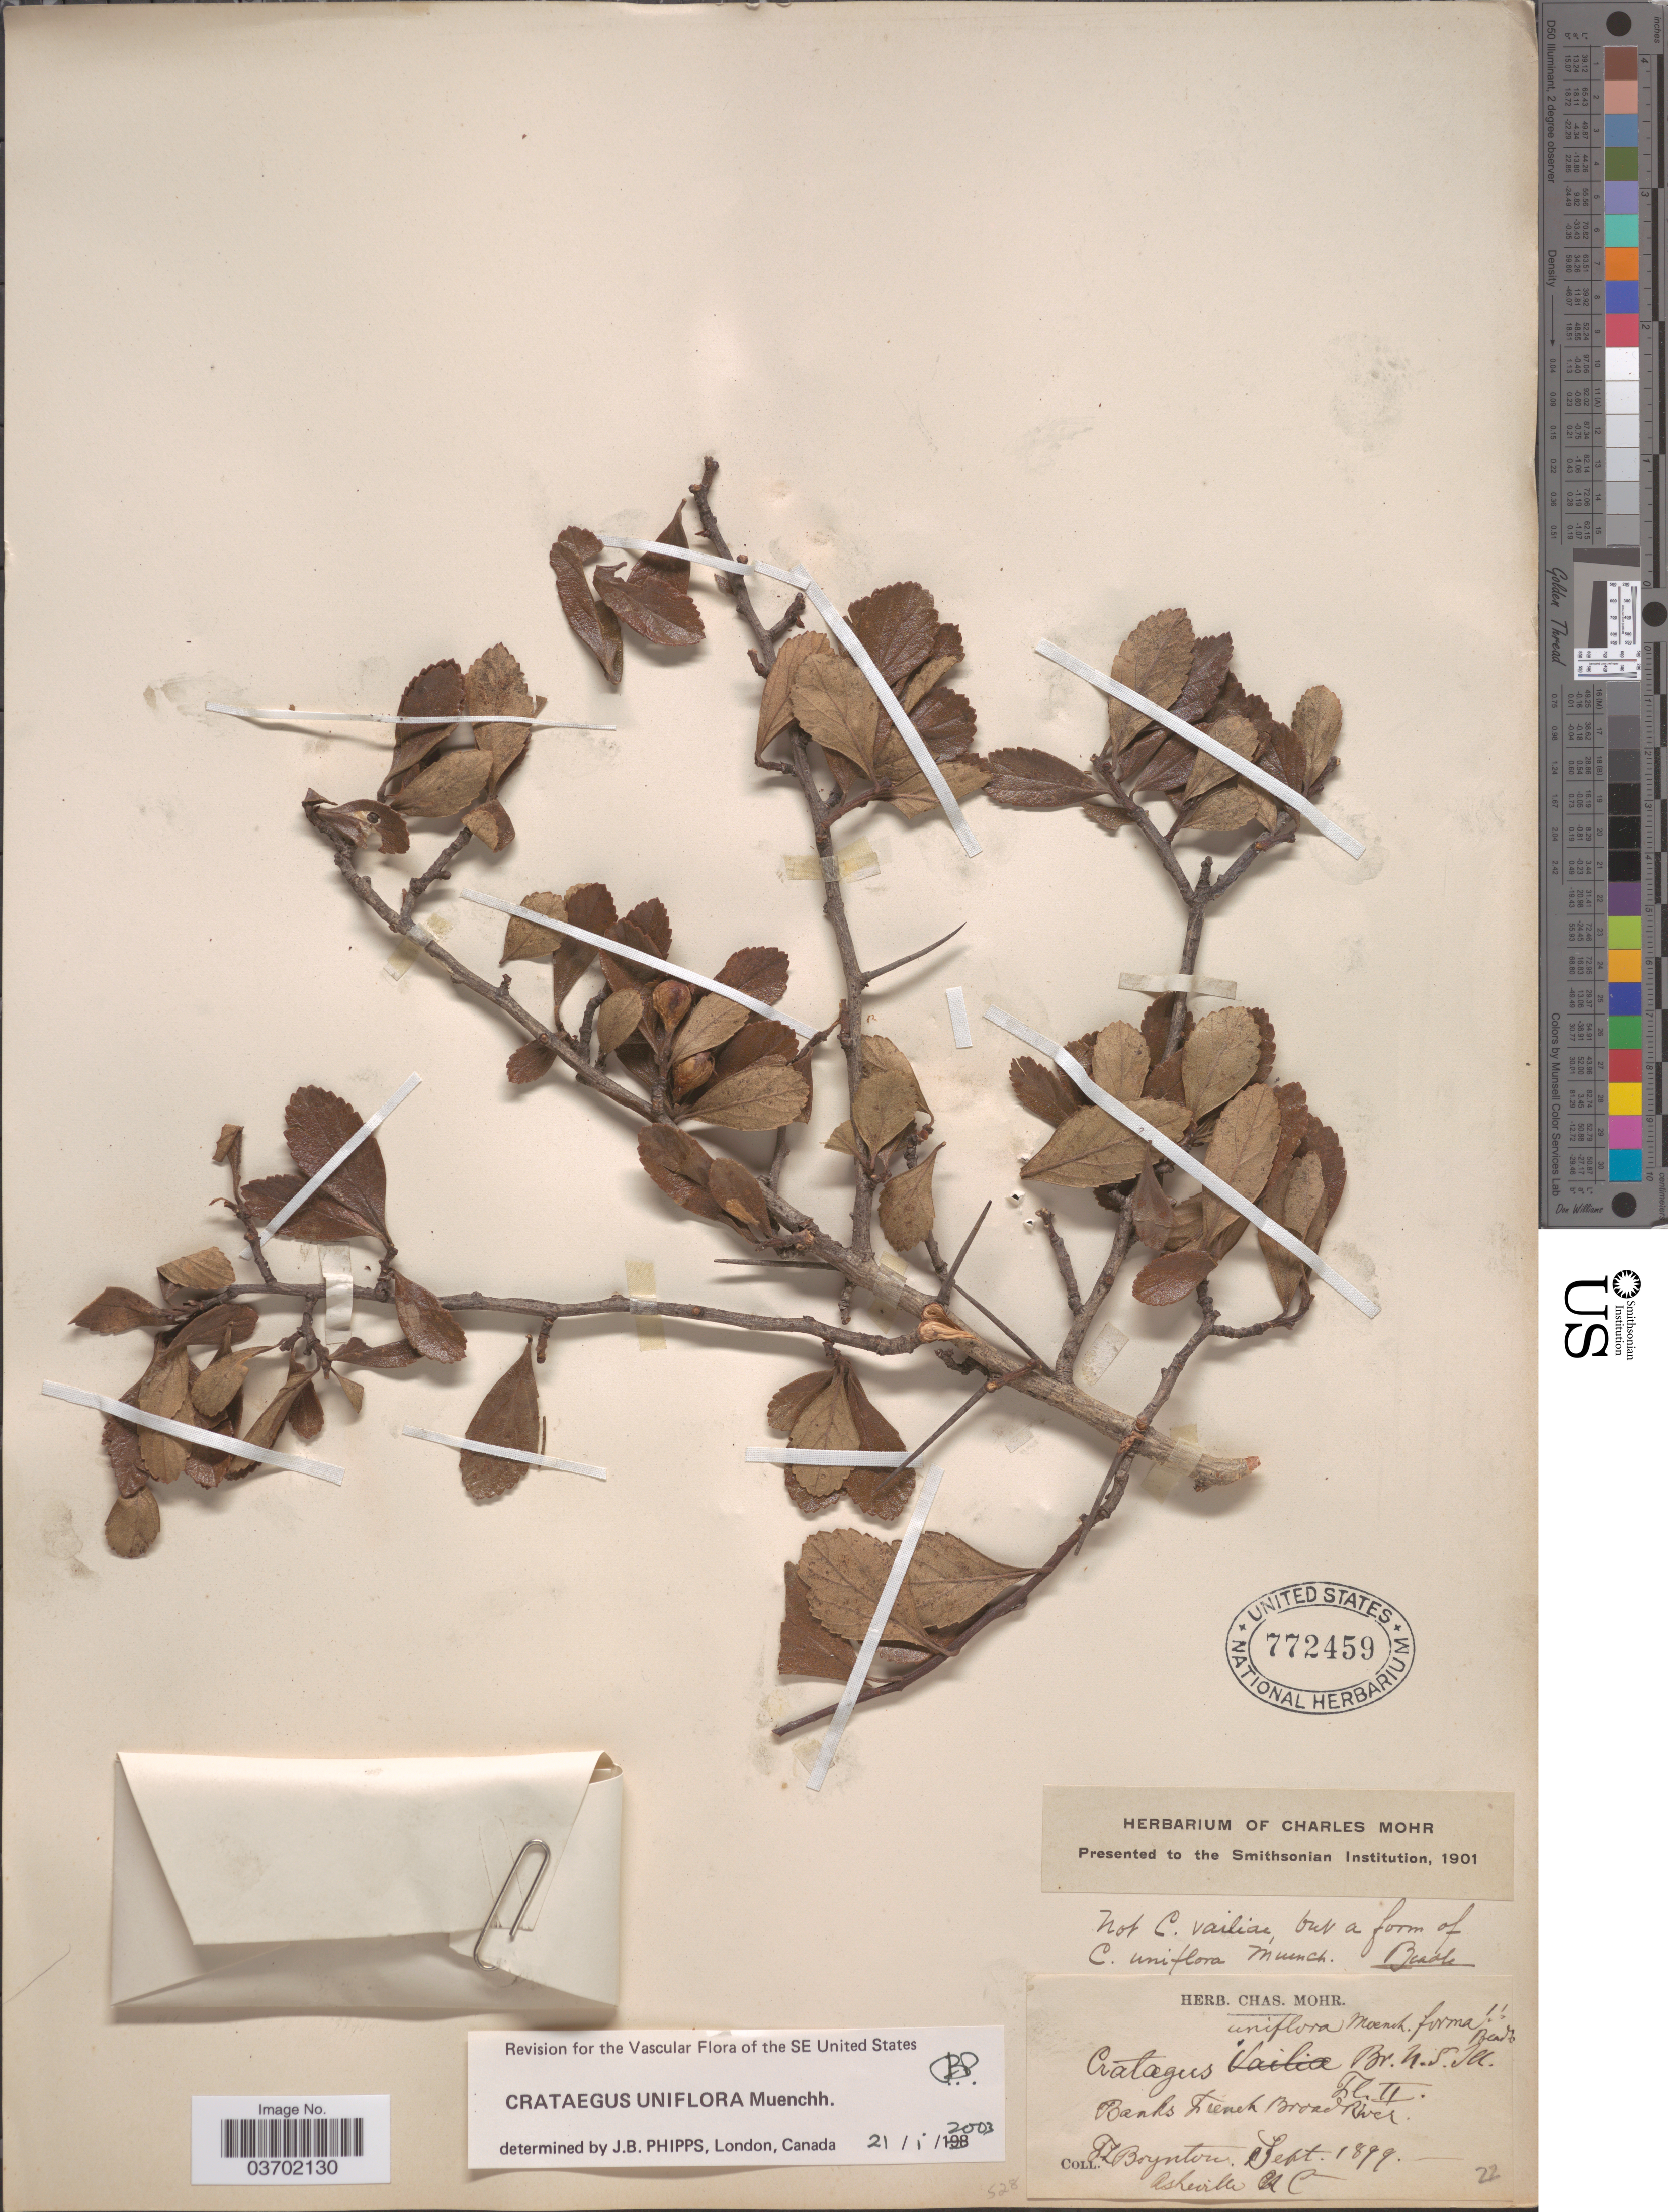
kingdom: Plantae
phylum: Tracheophyta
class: Magnoliopsida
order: Rosales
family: Rosaceae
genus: Crataegus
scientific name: Crataegus uniflora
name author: Münchh.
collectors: T. Boynton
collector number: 22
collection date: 1899-09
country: United States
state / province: North Carolina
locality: Banks French Broad River. Asheville.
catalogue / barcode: US 772459